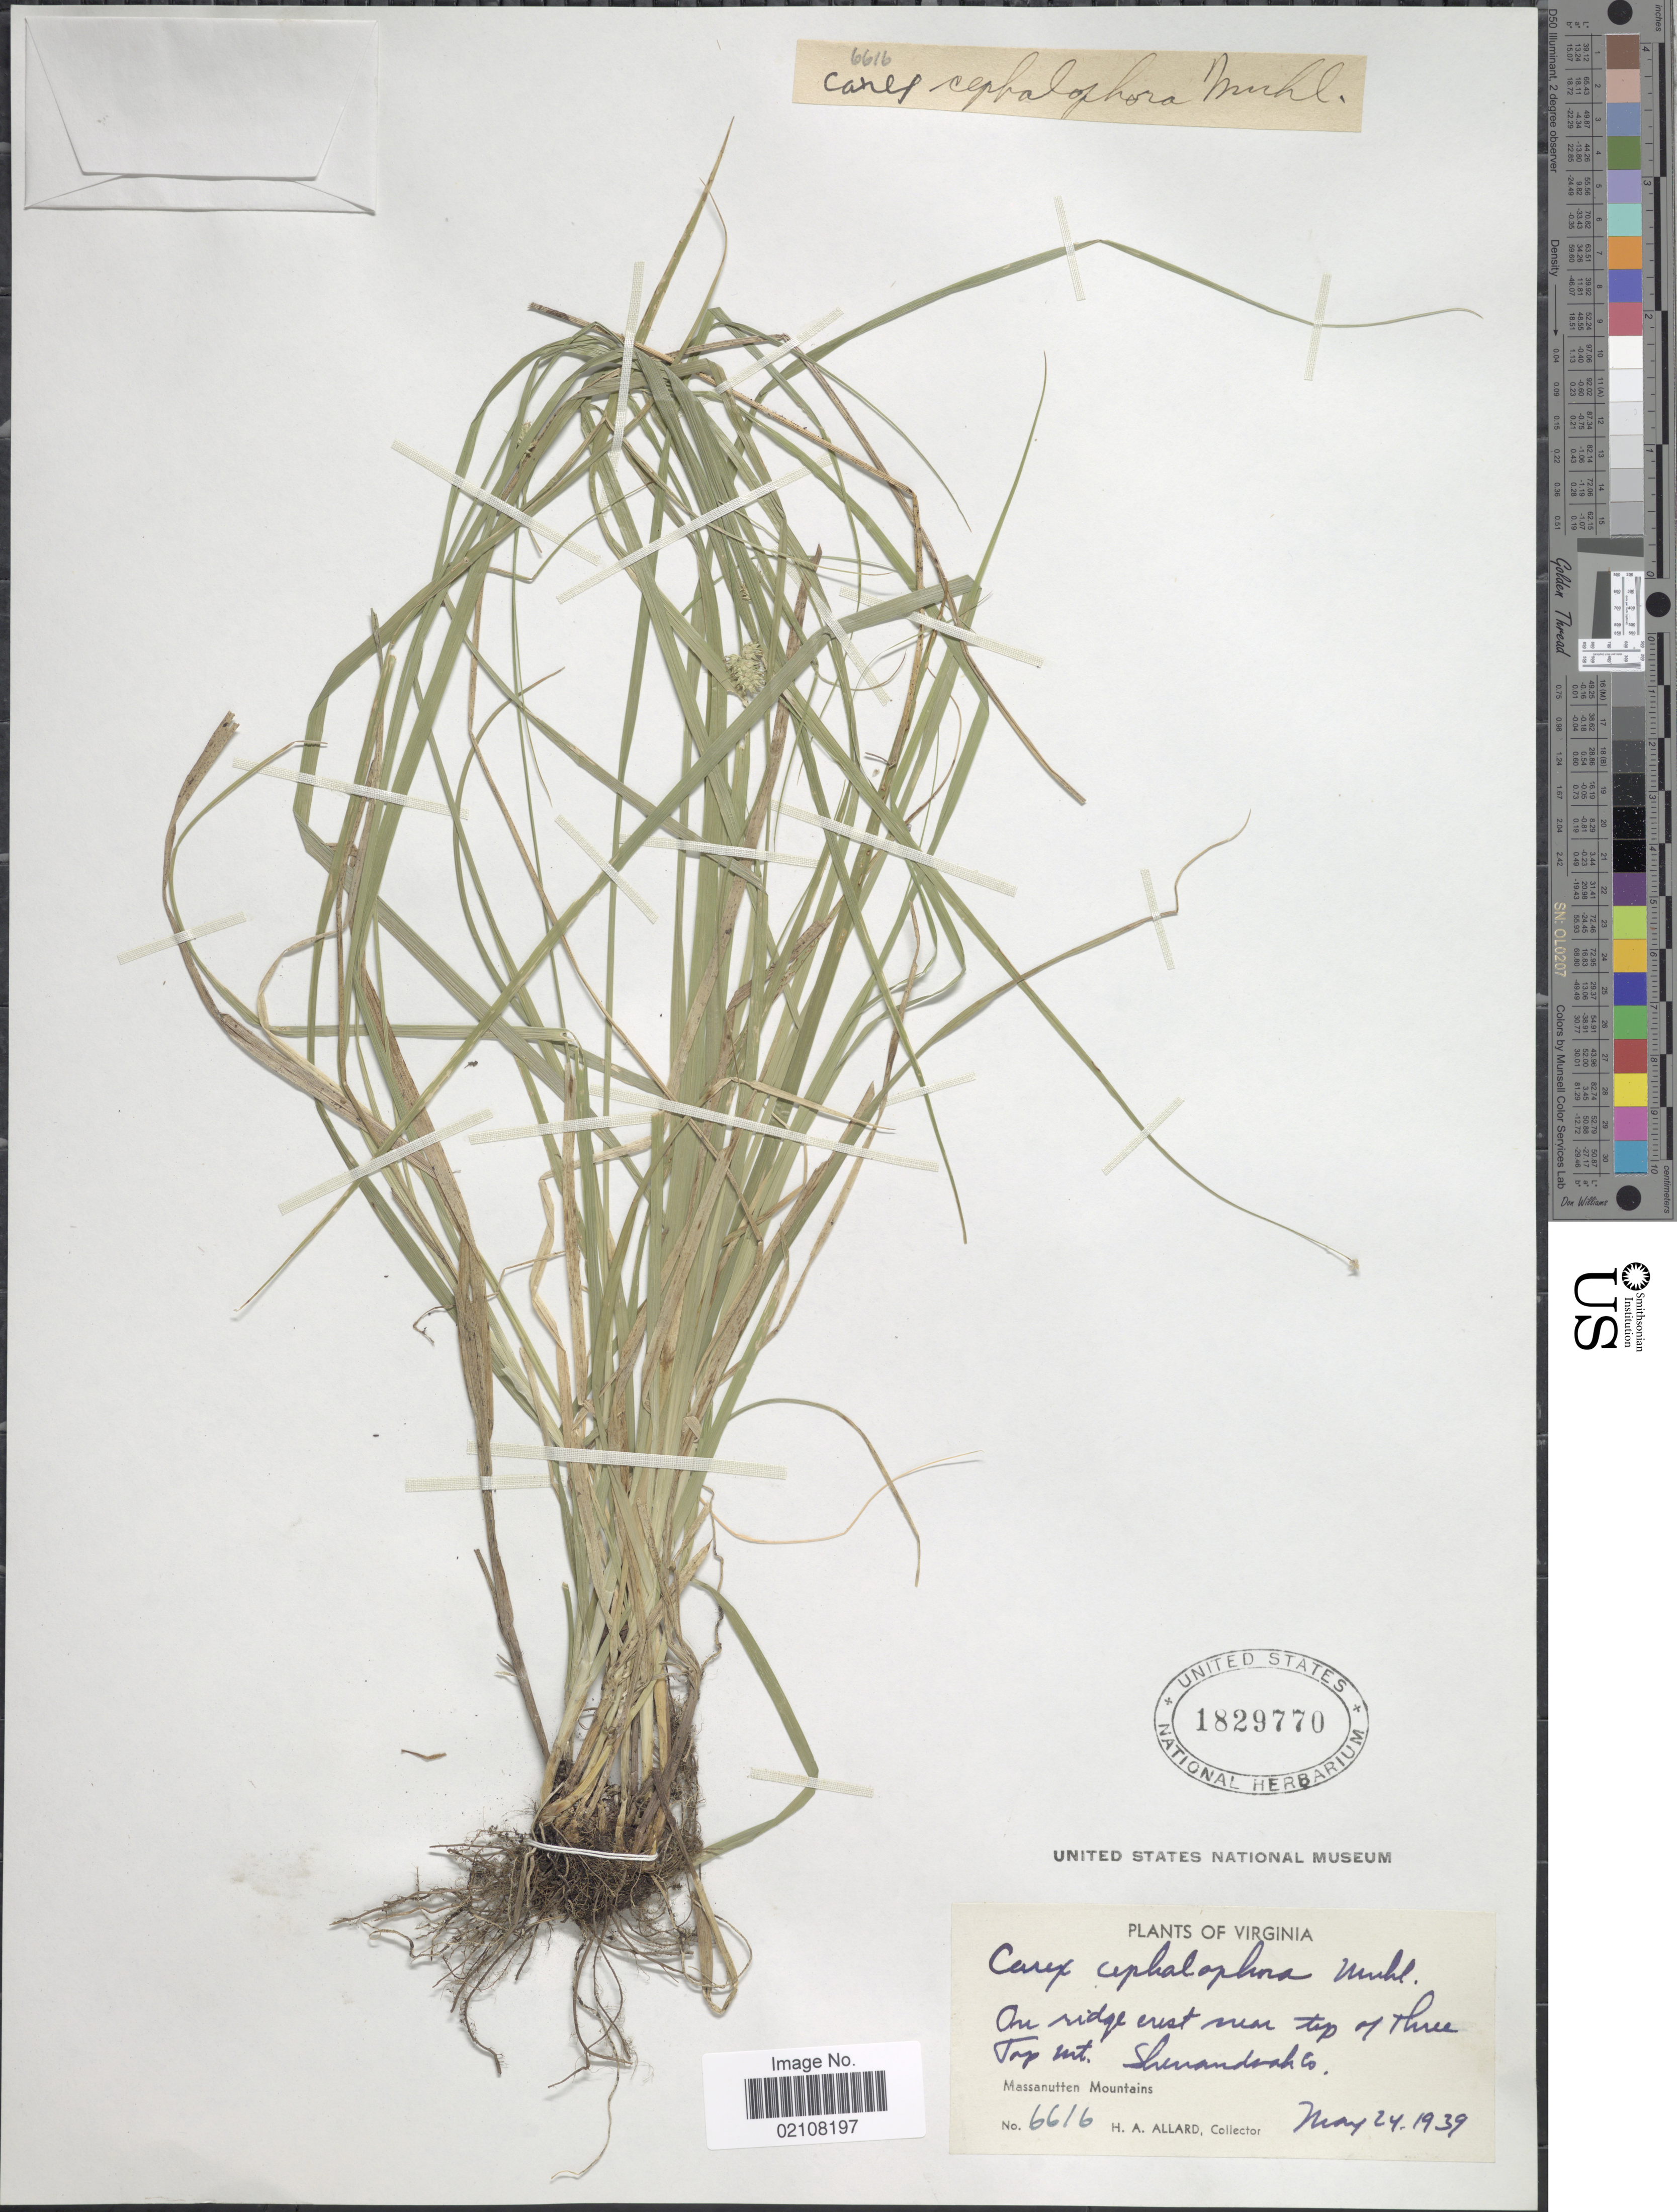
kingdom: Plantae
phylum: Tracheophyta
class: Liliopsida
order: Poales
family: Cyperaceae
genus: Carex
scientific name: Carex cephalophora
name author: Muhl. ex Willd.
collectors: H. A. Allard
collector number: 6616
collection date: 1939-05-24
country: United States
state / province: Virginia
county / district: Shenandoah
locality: On ridge crest top of Three Top Mt., Shenandoah Co., Massanutten Mountains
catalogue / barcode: US 1829770